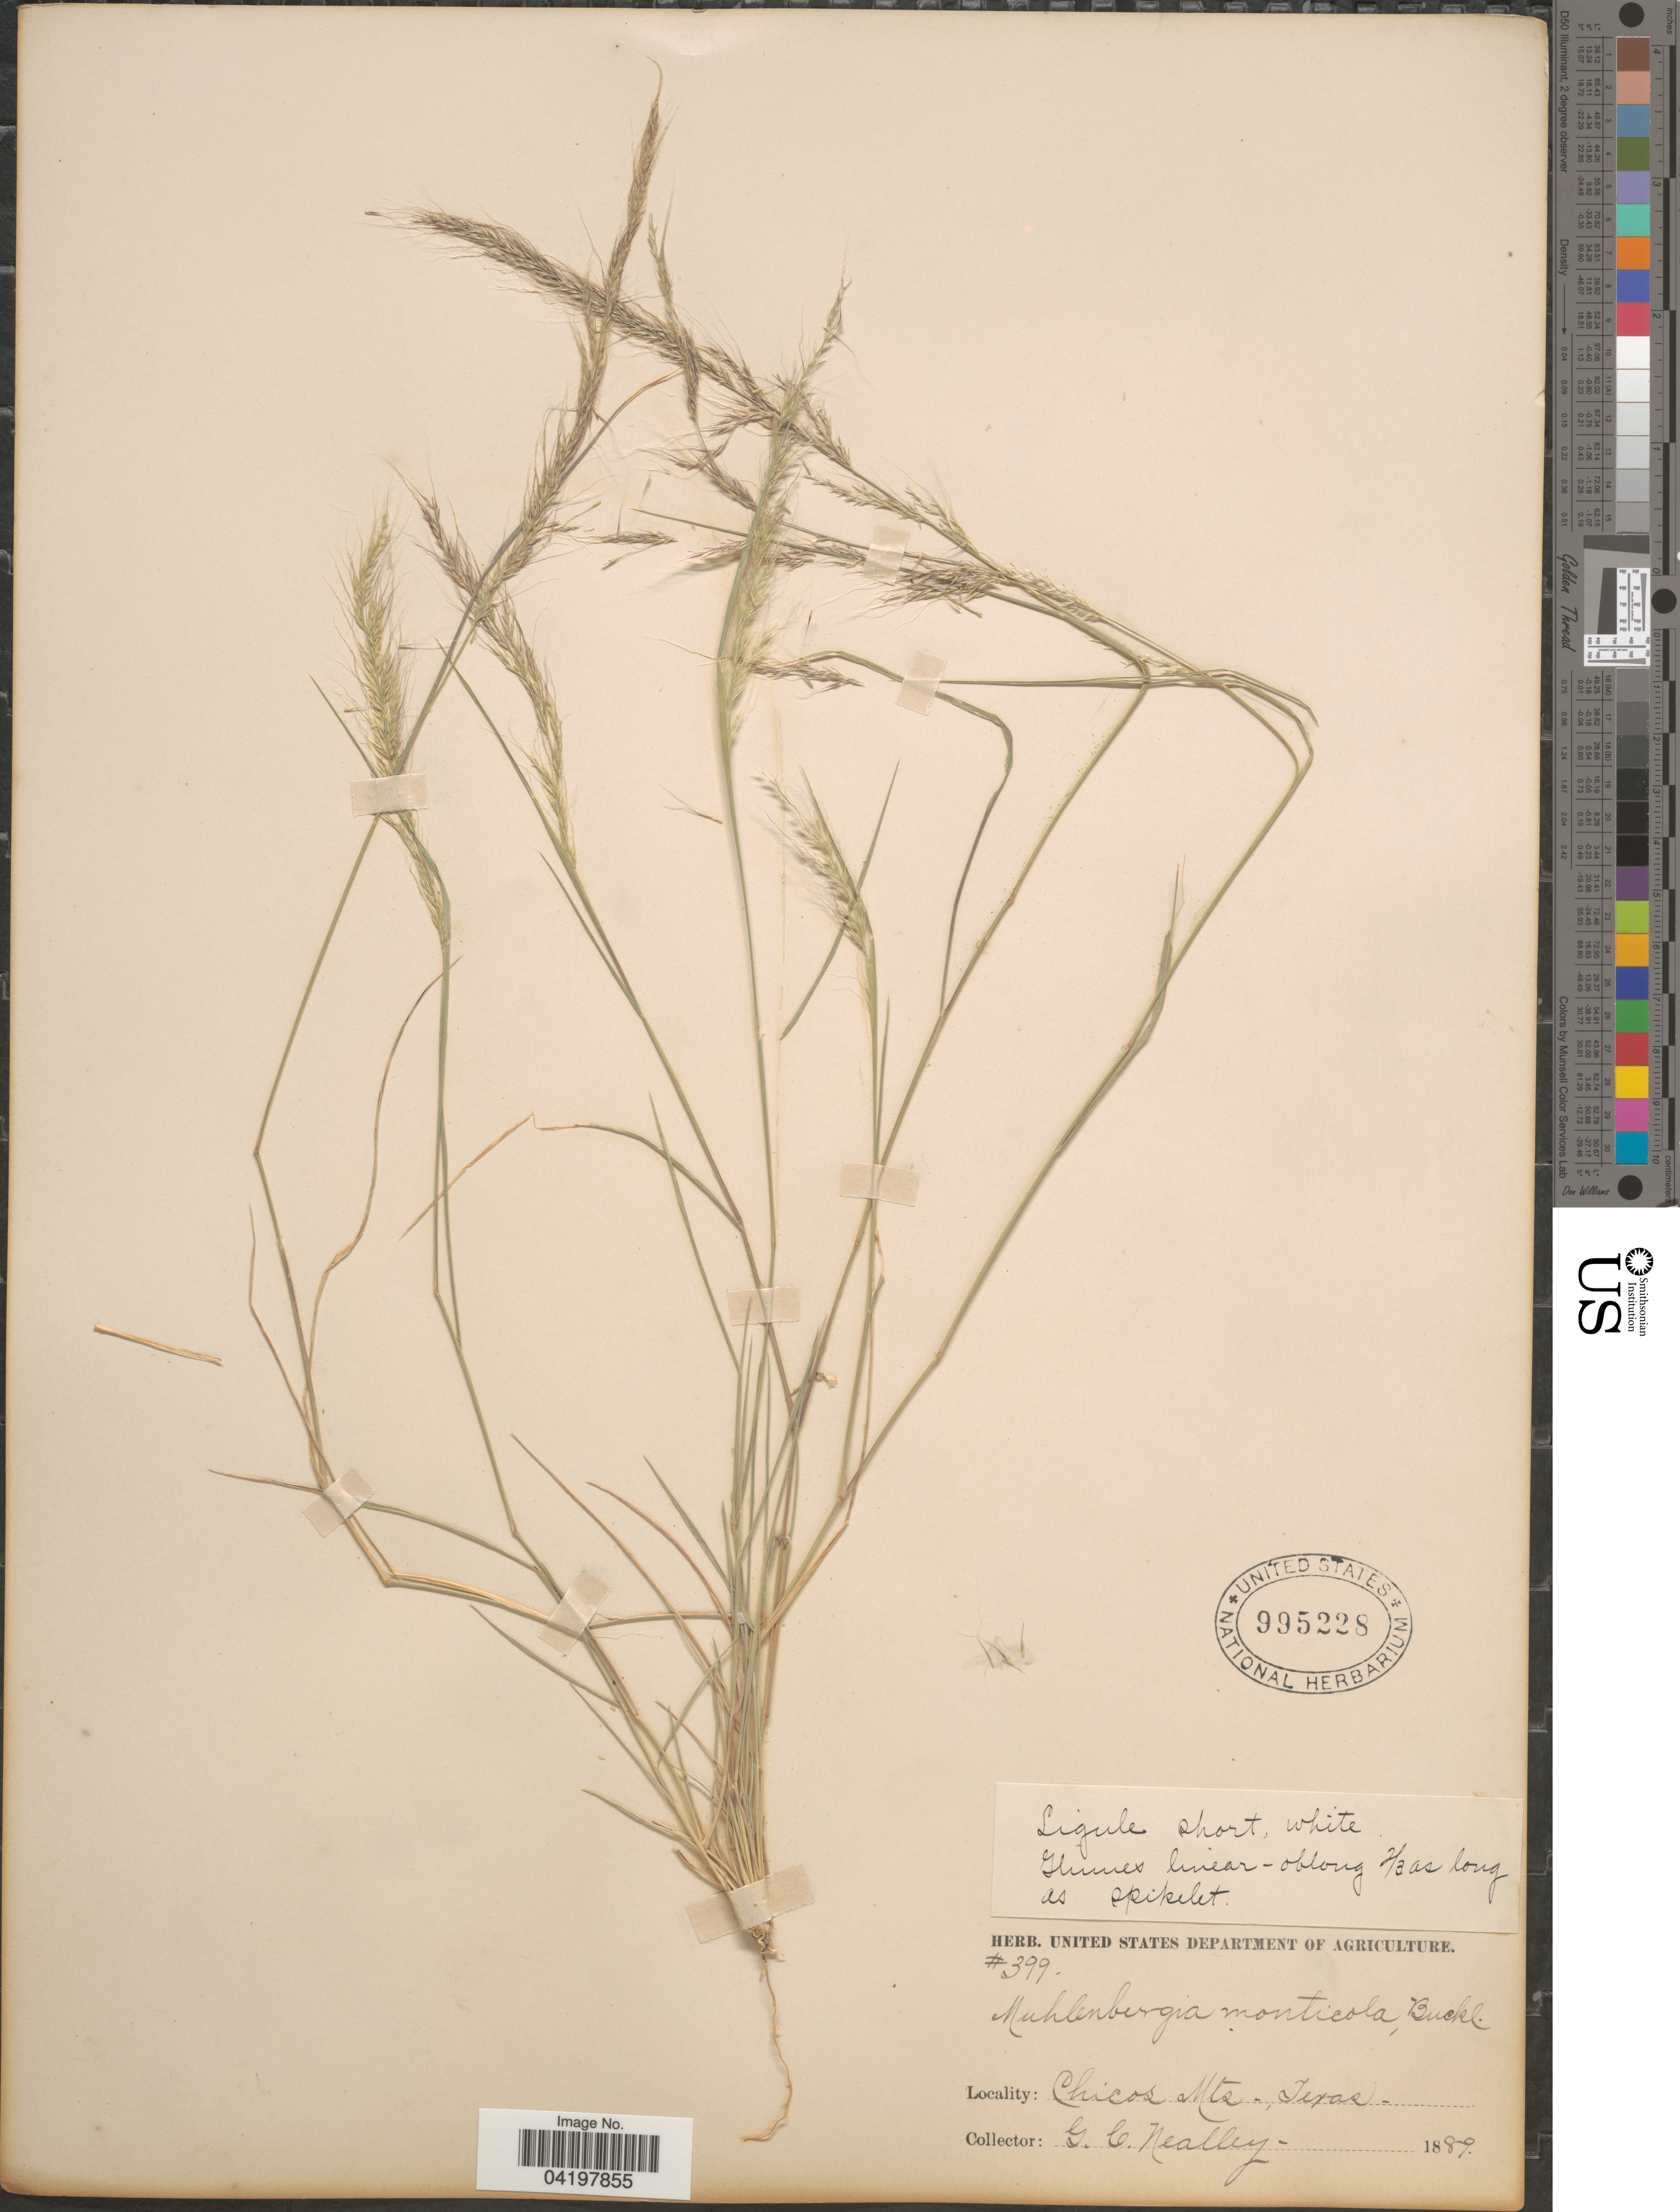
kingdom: Plantae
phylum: Tracheophyta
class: Liliopsida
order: Poales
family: Poaceae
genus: Muhlenbergia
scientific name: Muhlenbergia tenuifolia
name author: (Kunth) Kunth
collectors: G. C. Nealley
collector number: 399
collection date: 1889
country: United States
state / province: Texas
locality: Chicos Mts.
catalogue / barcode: US 995228